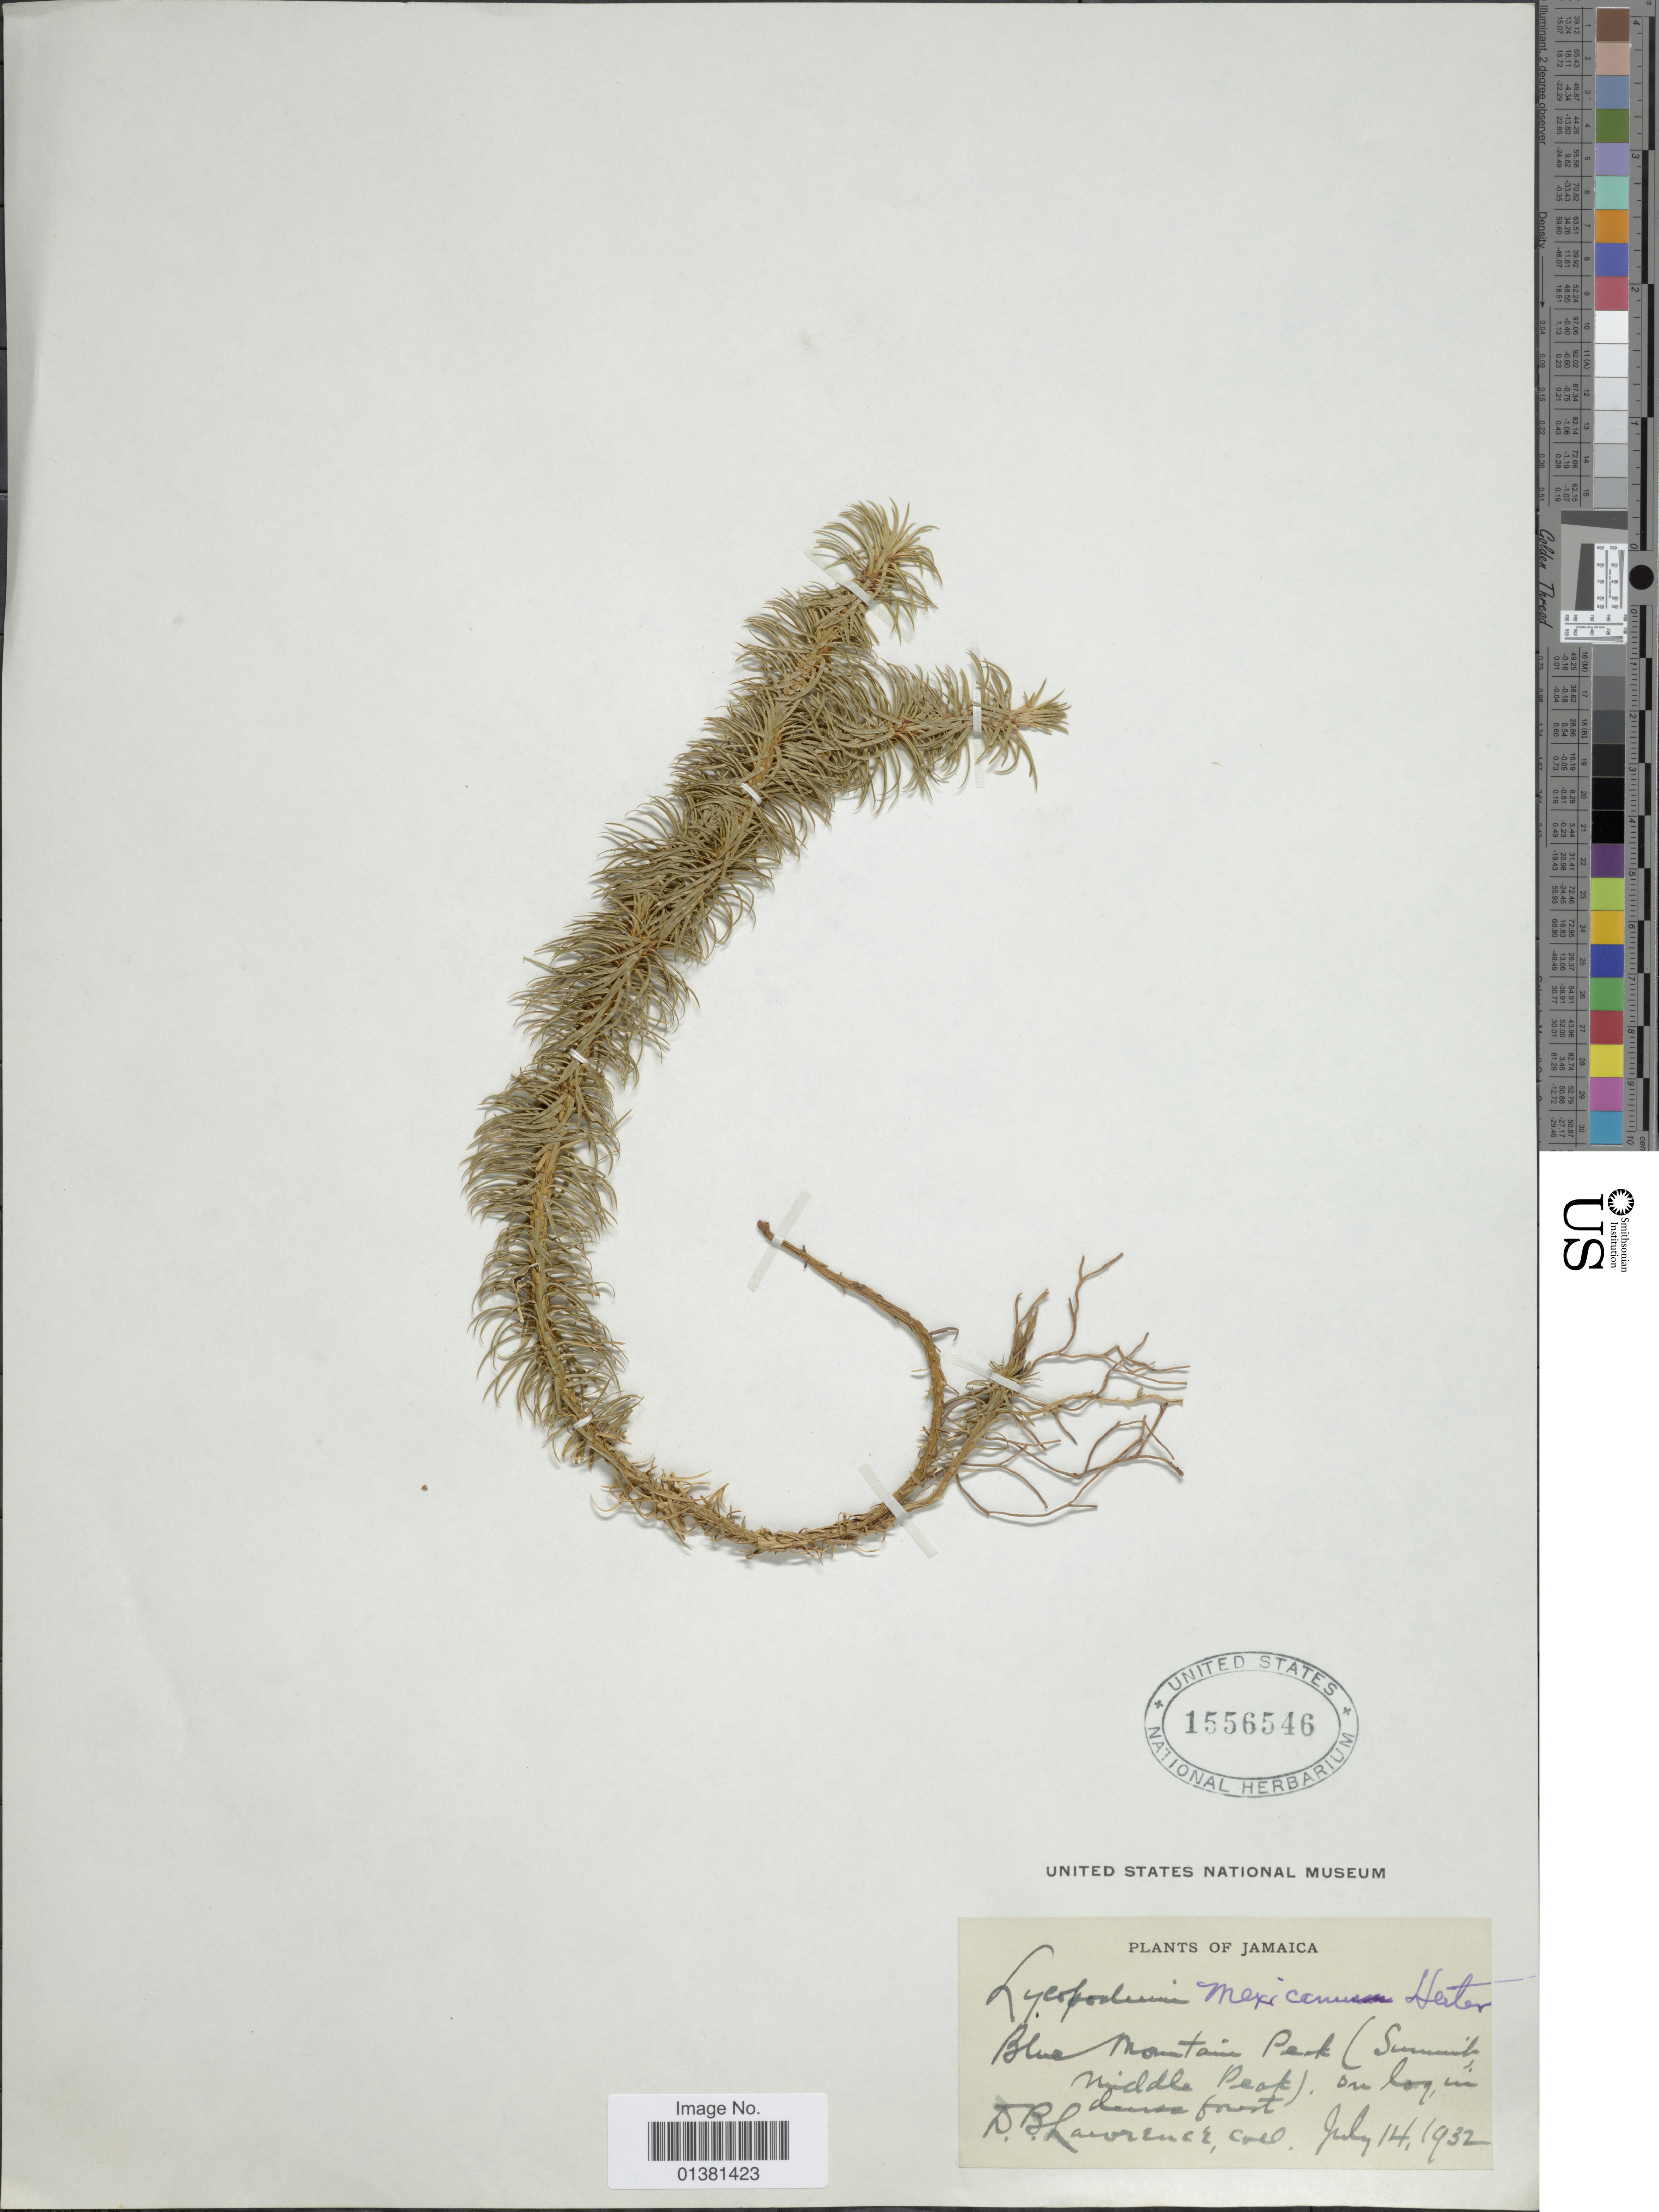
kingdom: Plantae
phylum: Tracheophyta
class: Lycopodiopsida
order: Lycopodiales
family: Lycopodiaceae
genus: Phlegmariurus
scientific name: Phlegmariurus mexicanus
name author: (Herter) B. Øllg.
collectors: D. Lawrence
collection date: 1932-07-14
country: Jamaica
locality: Blue Mountain Park (Summit Middle Peak) on log in dense forest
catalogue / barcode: US 1556546